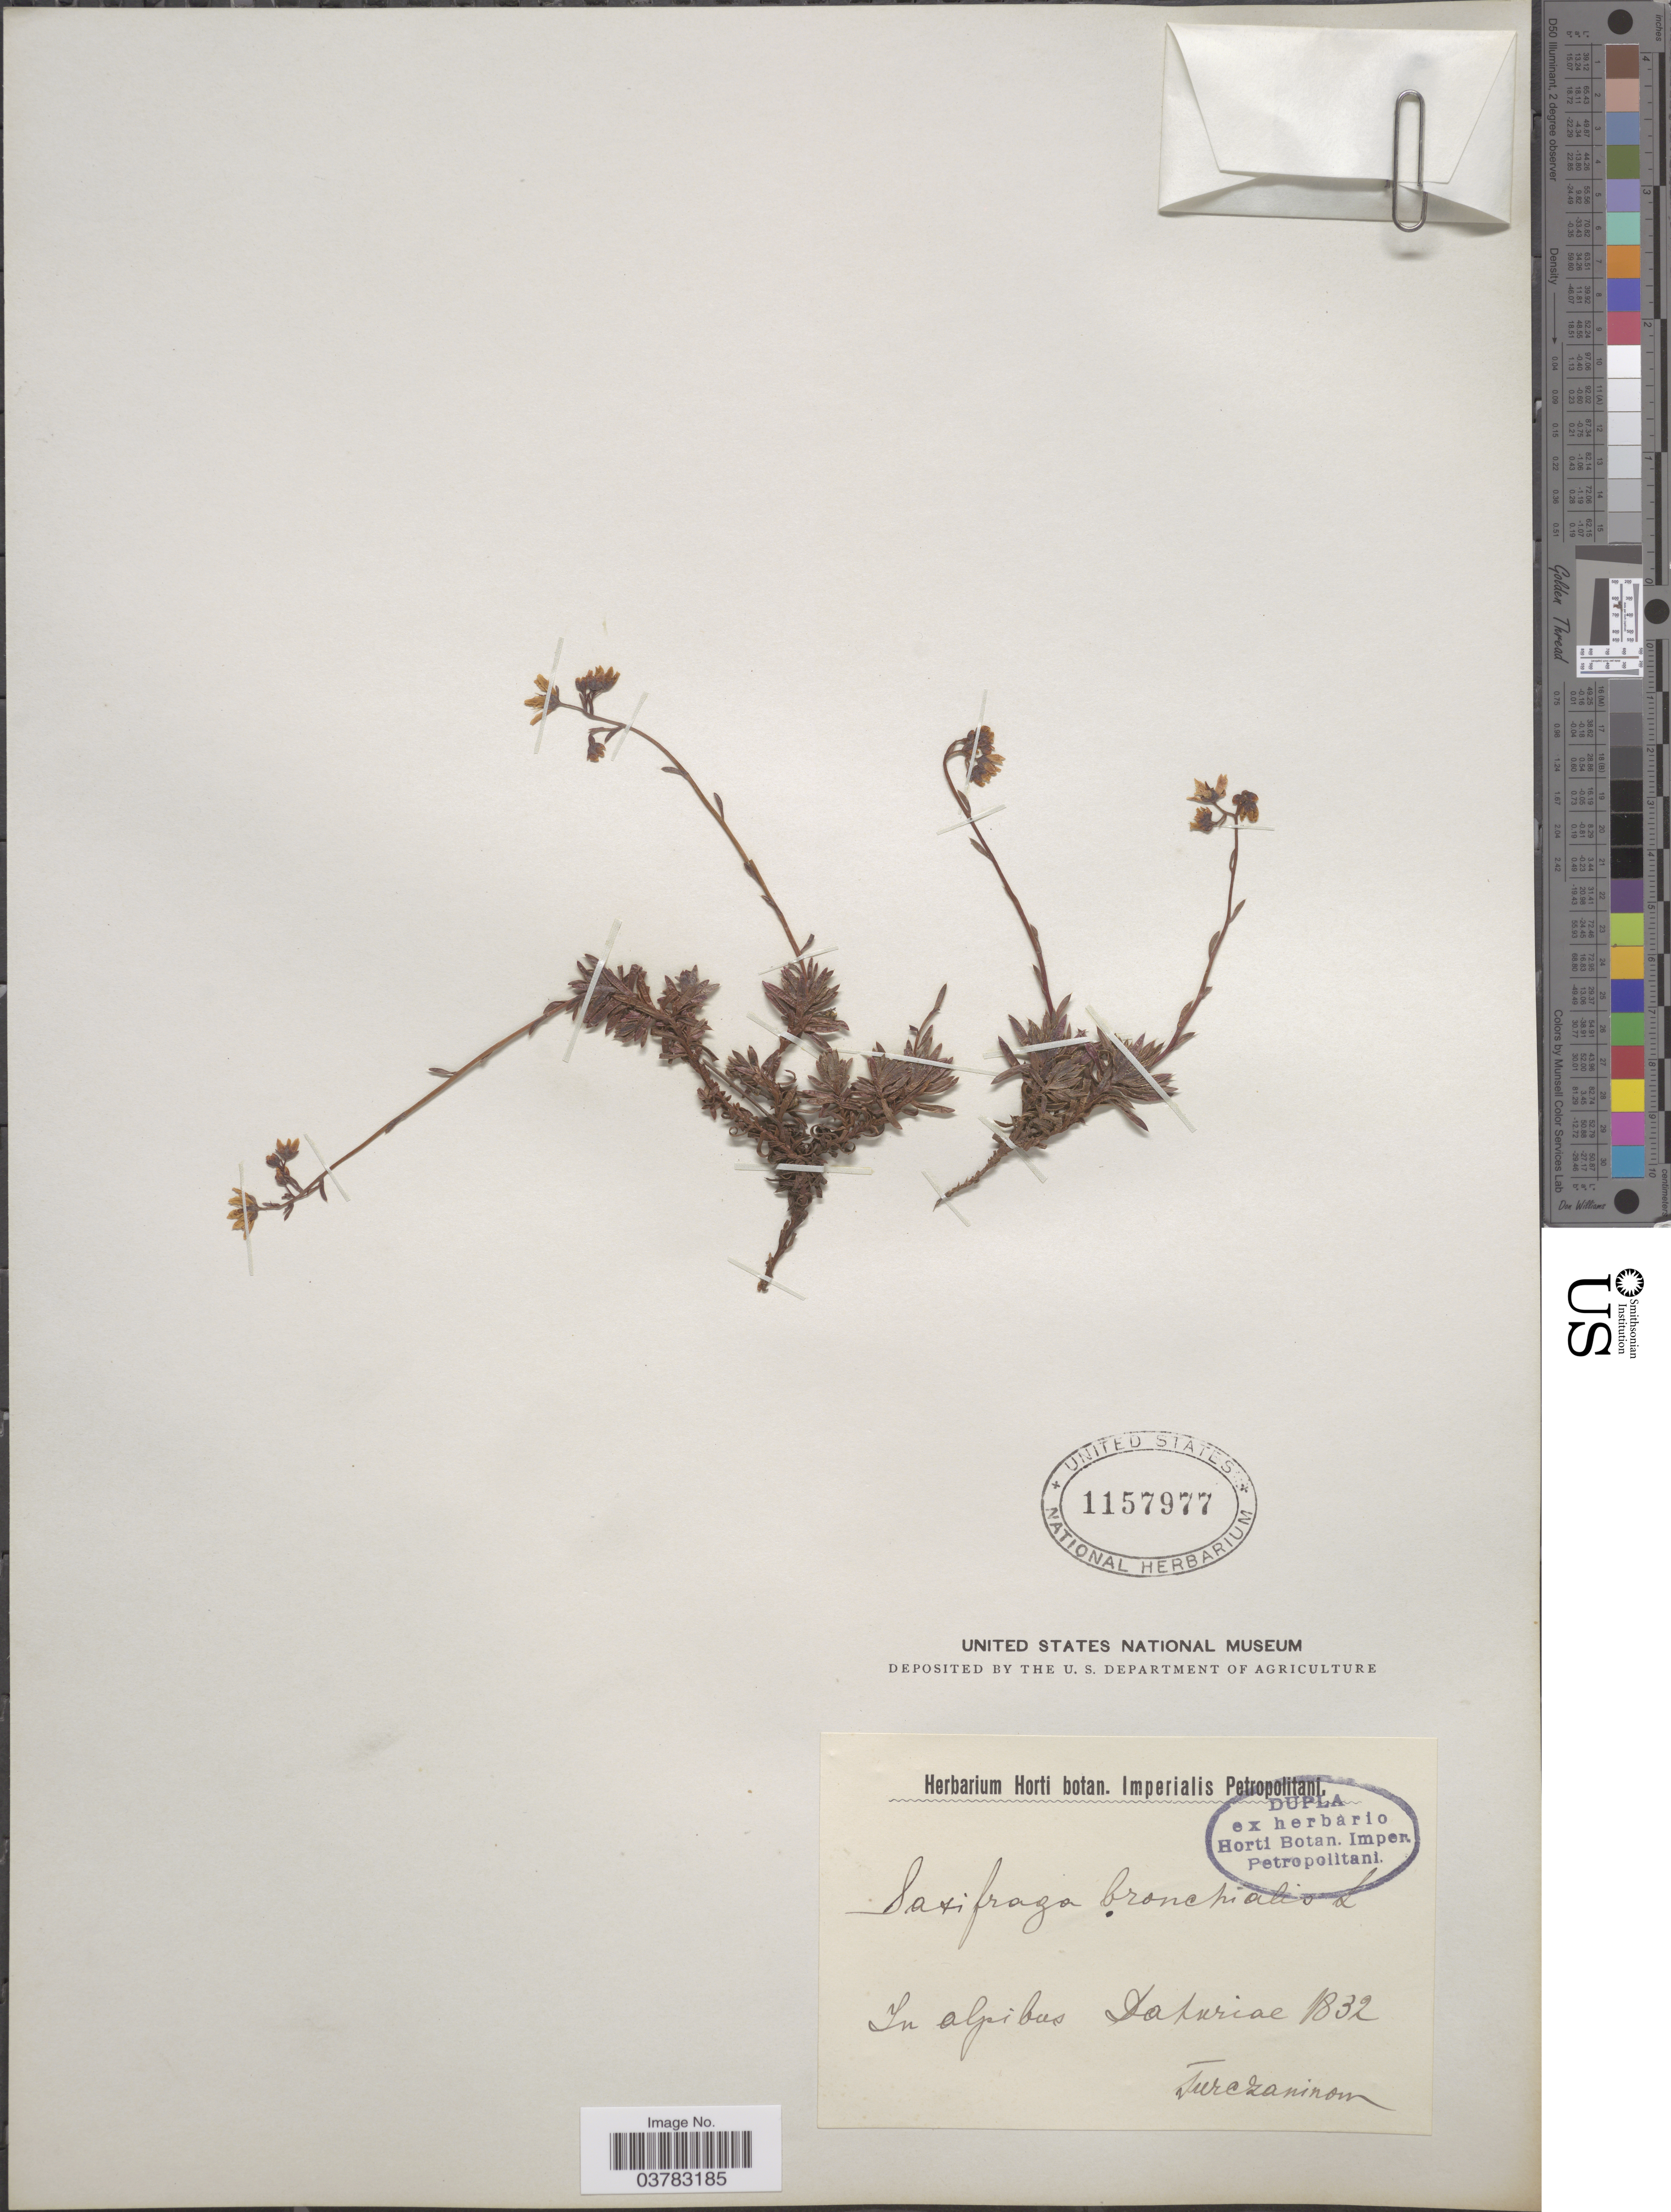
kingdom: Plantae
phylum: Tracheophyta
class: Magnoliopsida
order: Saxifragales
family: Saxifragaceae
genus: Saxifraga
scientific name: Saxifraga bronchialis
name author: L.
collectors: Turczaninow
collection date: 1832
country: Russian Federation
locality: In alpibus Dahuriae.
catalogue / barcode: US 1157977